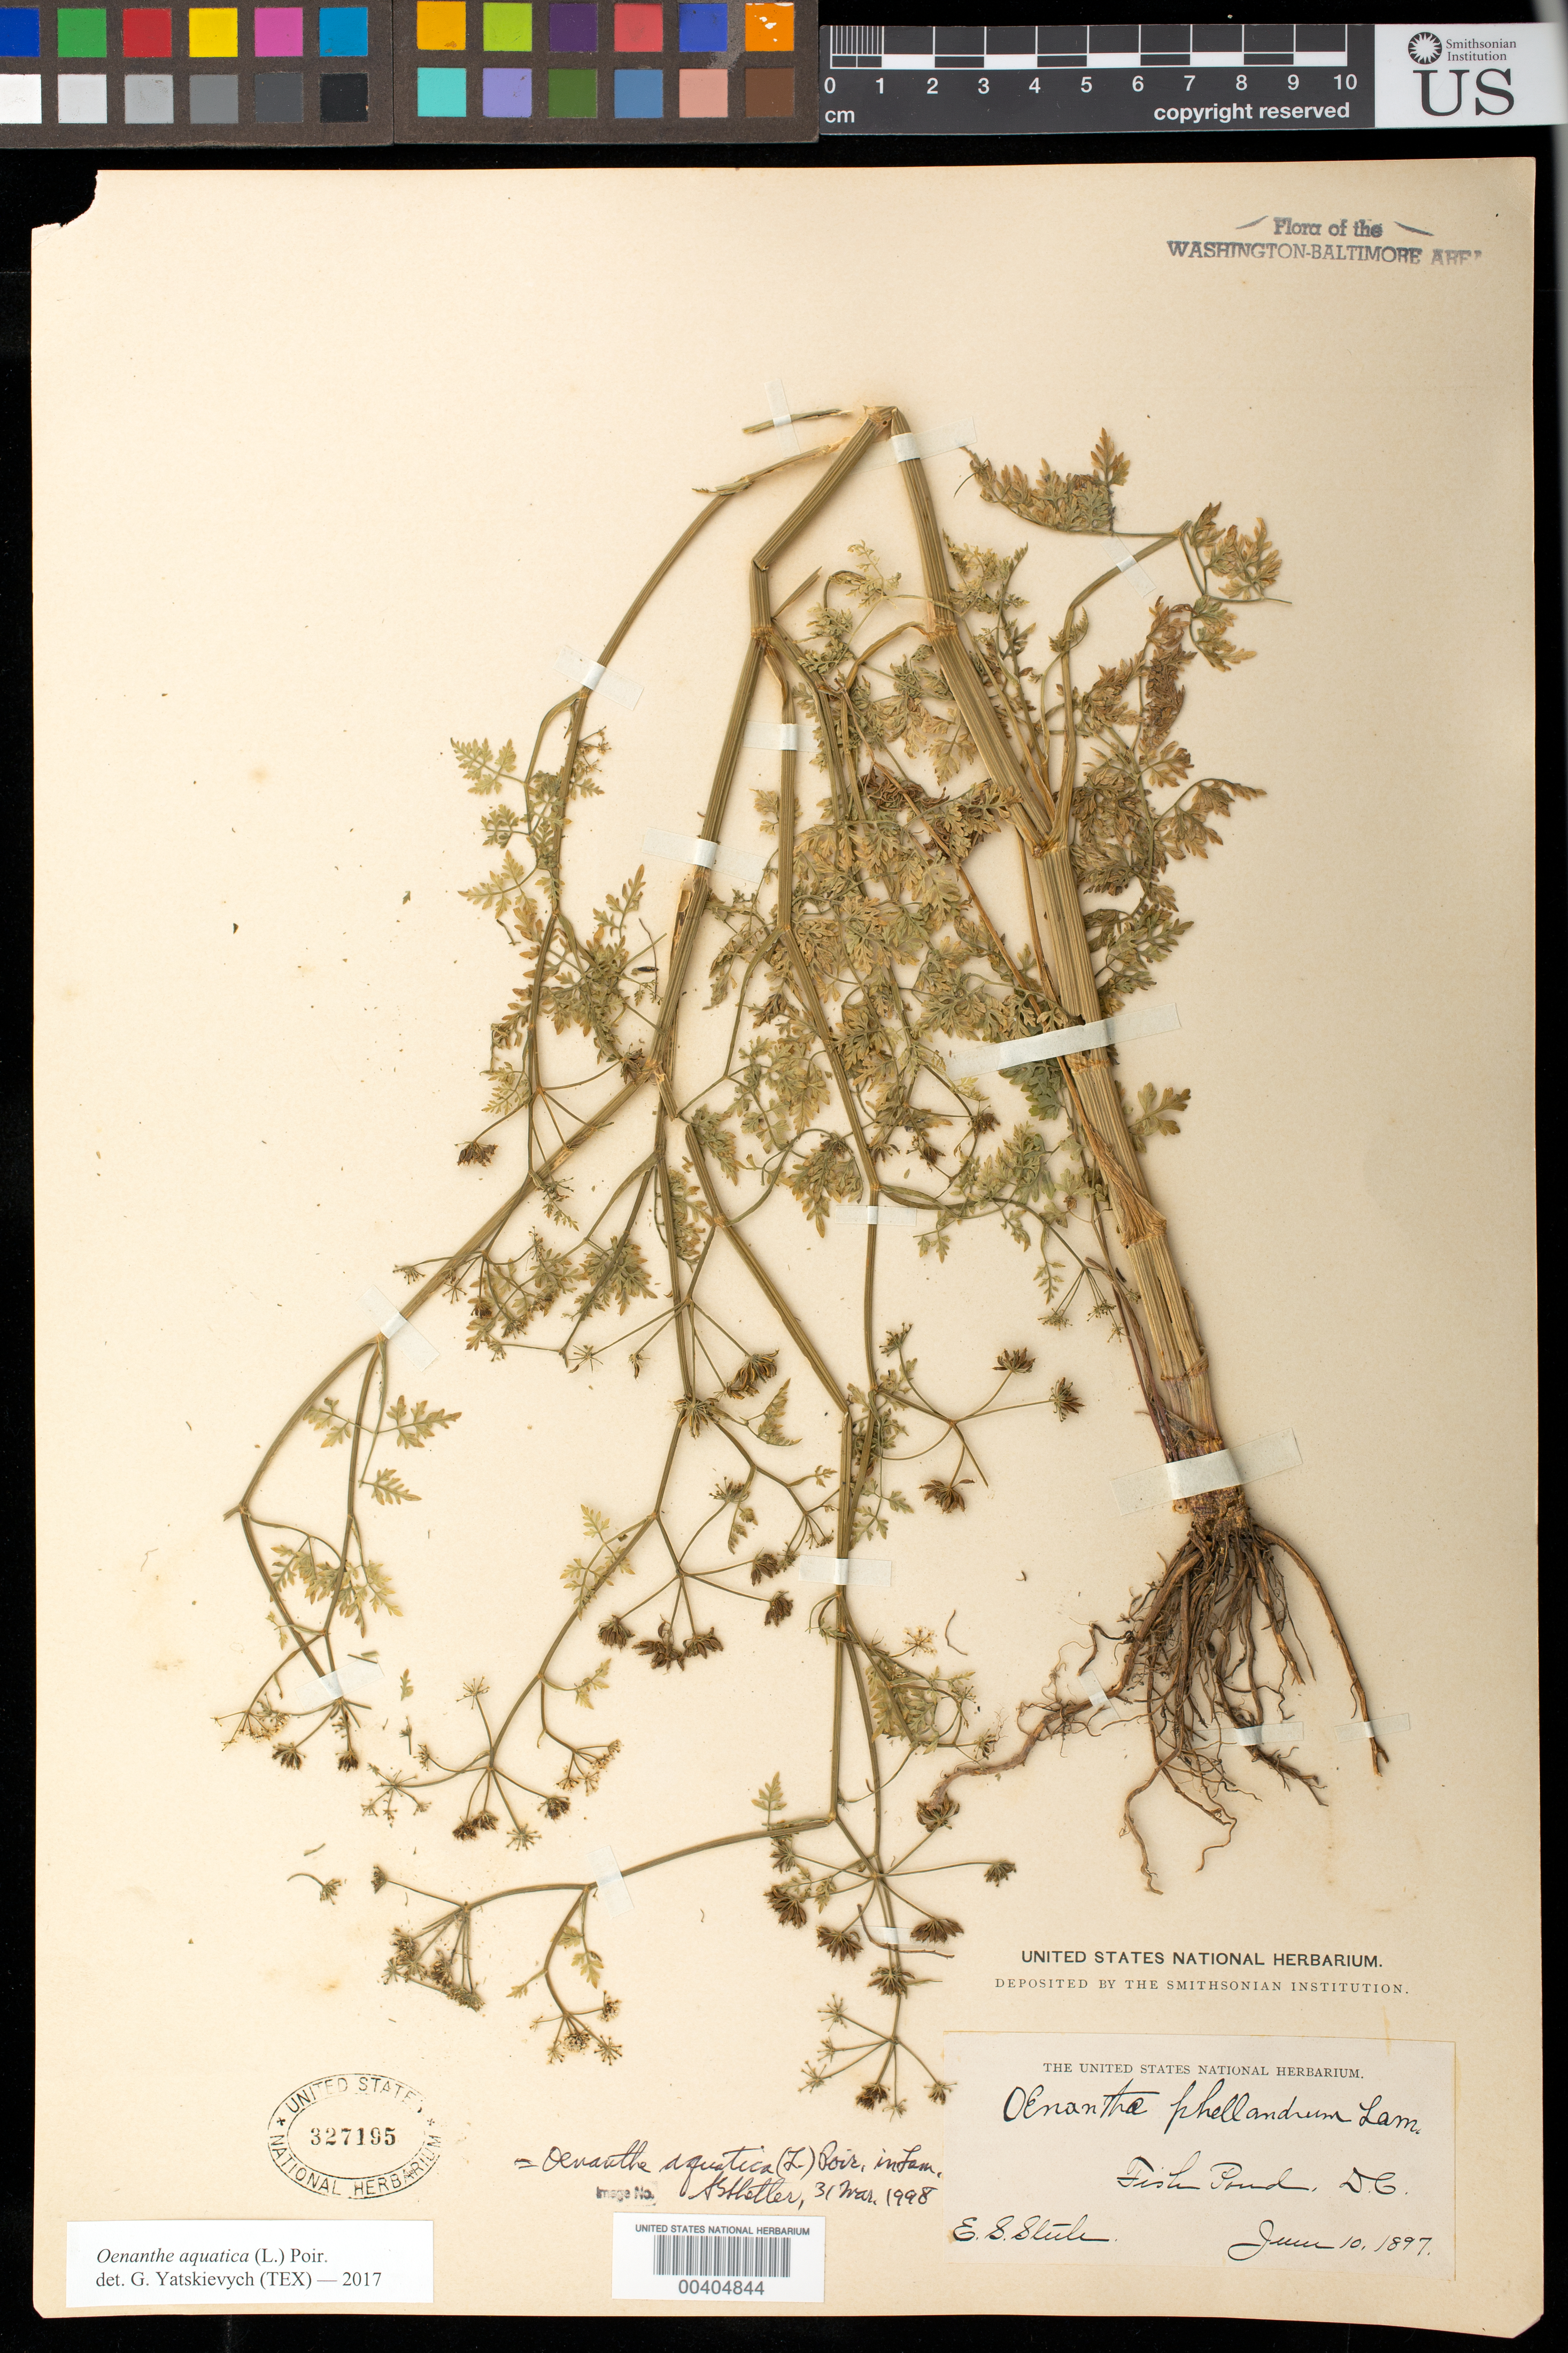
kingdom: Plantae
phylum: Tracheophyta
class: Magnoliopsida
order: Apiales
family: Apiaceae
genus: Oenanthe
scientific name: Oenanthe aquatica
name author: (L.) Poir.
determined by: Yatskievych, G. A.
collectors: E. Steele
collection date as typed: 10 Jun 1897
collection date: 1897-06-10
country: United States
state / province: District of Columbia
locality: Fish Pond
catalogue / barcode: US 327195